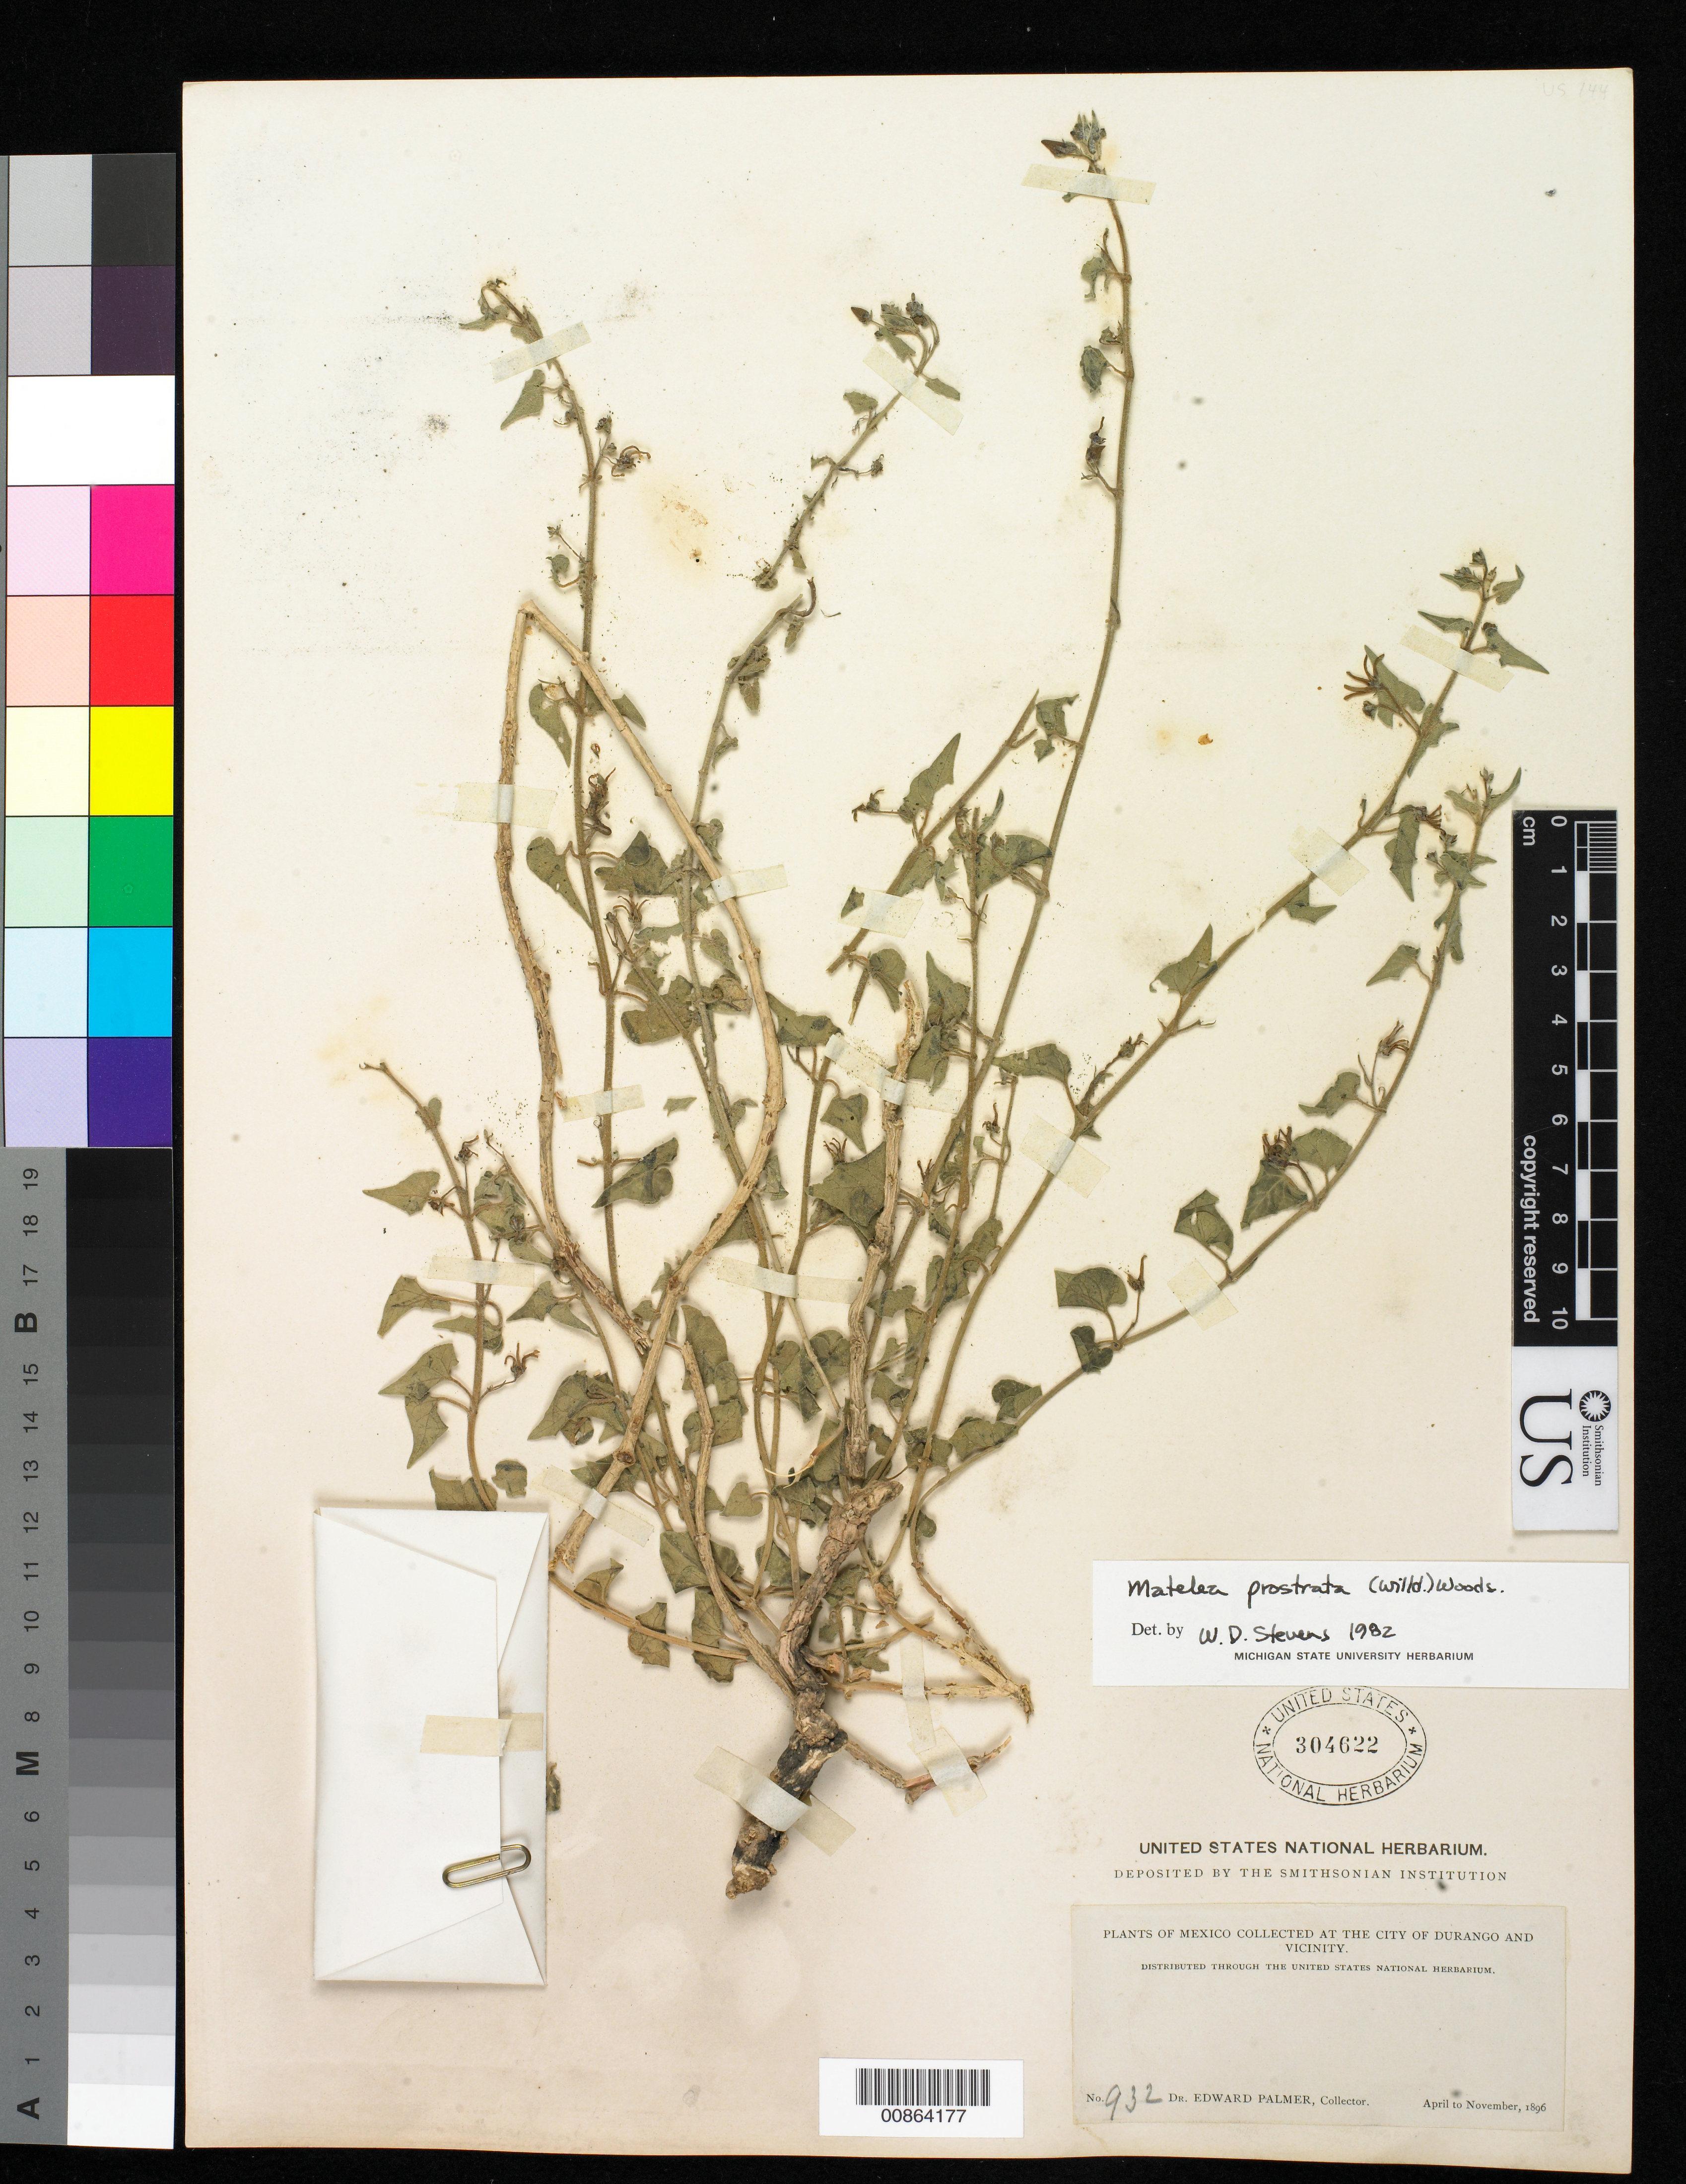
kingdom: Plantae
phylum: Tracheophyta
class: Magnoliopsida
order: Gentianales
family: Apocynaceae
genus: Matelea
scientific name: Matelea prostrata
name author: (Cav.) Woodson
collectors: E. Palmer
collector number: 932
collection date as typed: Apr 1896 to -- Nov 1896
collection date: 1896-04/1896-11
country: Mexico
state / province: Durango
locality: City of Durango and vicinity.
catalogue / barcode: US 304622